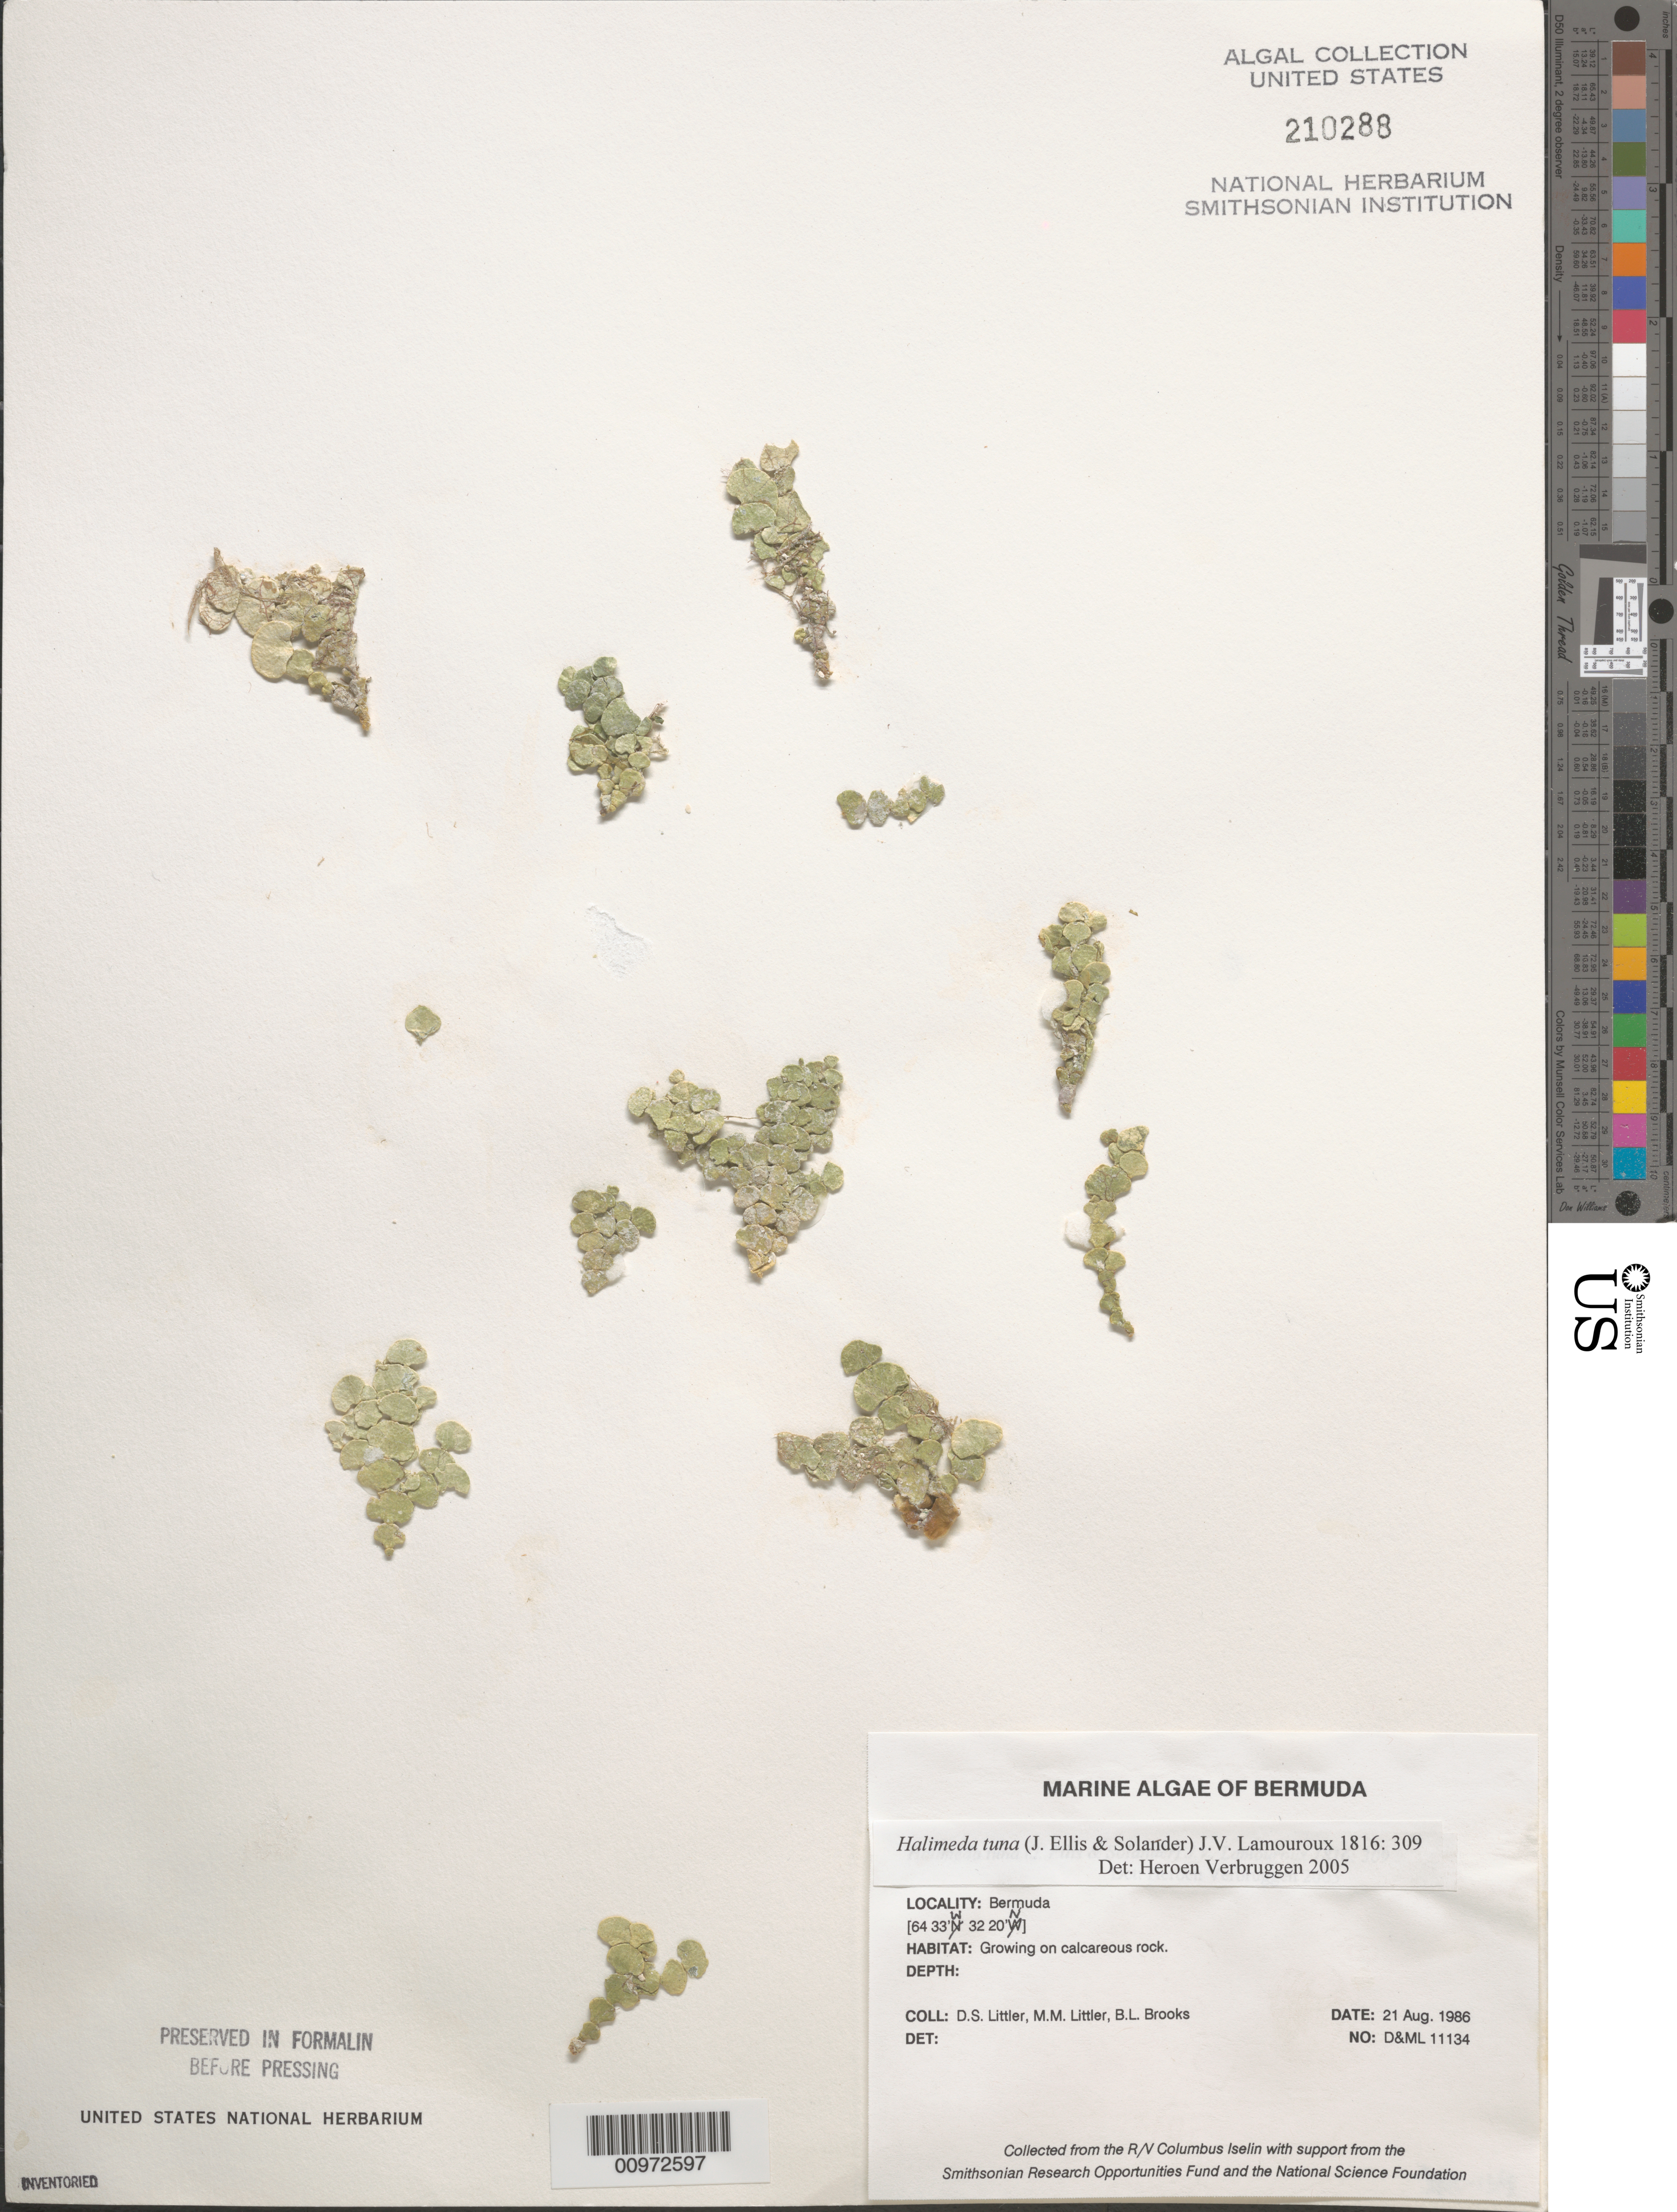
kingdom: Plantae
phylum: Chlorophyta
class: Ulvophyceae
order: Bryopsidales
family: Halimedaceae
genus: Halimeda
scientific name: Halimeda tuna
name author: (J. Ellis & Sol.) J.V.Lamouroux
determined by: Verbruggen, H.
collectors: D. S. Littler, M. M. Littler & B. Brooks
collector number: D&ML 11134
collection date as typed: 21 Aug 1986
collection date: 1986-08-21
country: Bermuda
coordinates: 32 20' N, 64 33' W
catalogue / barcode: US 210288